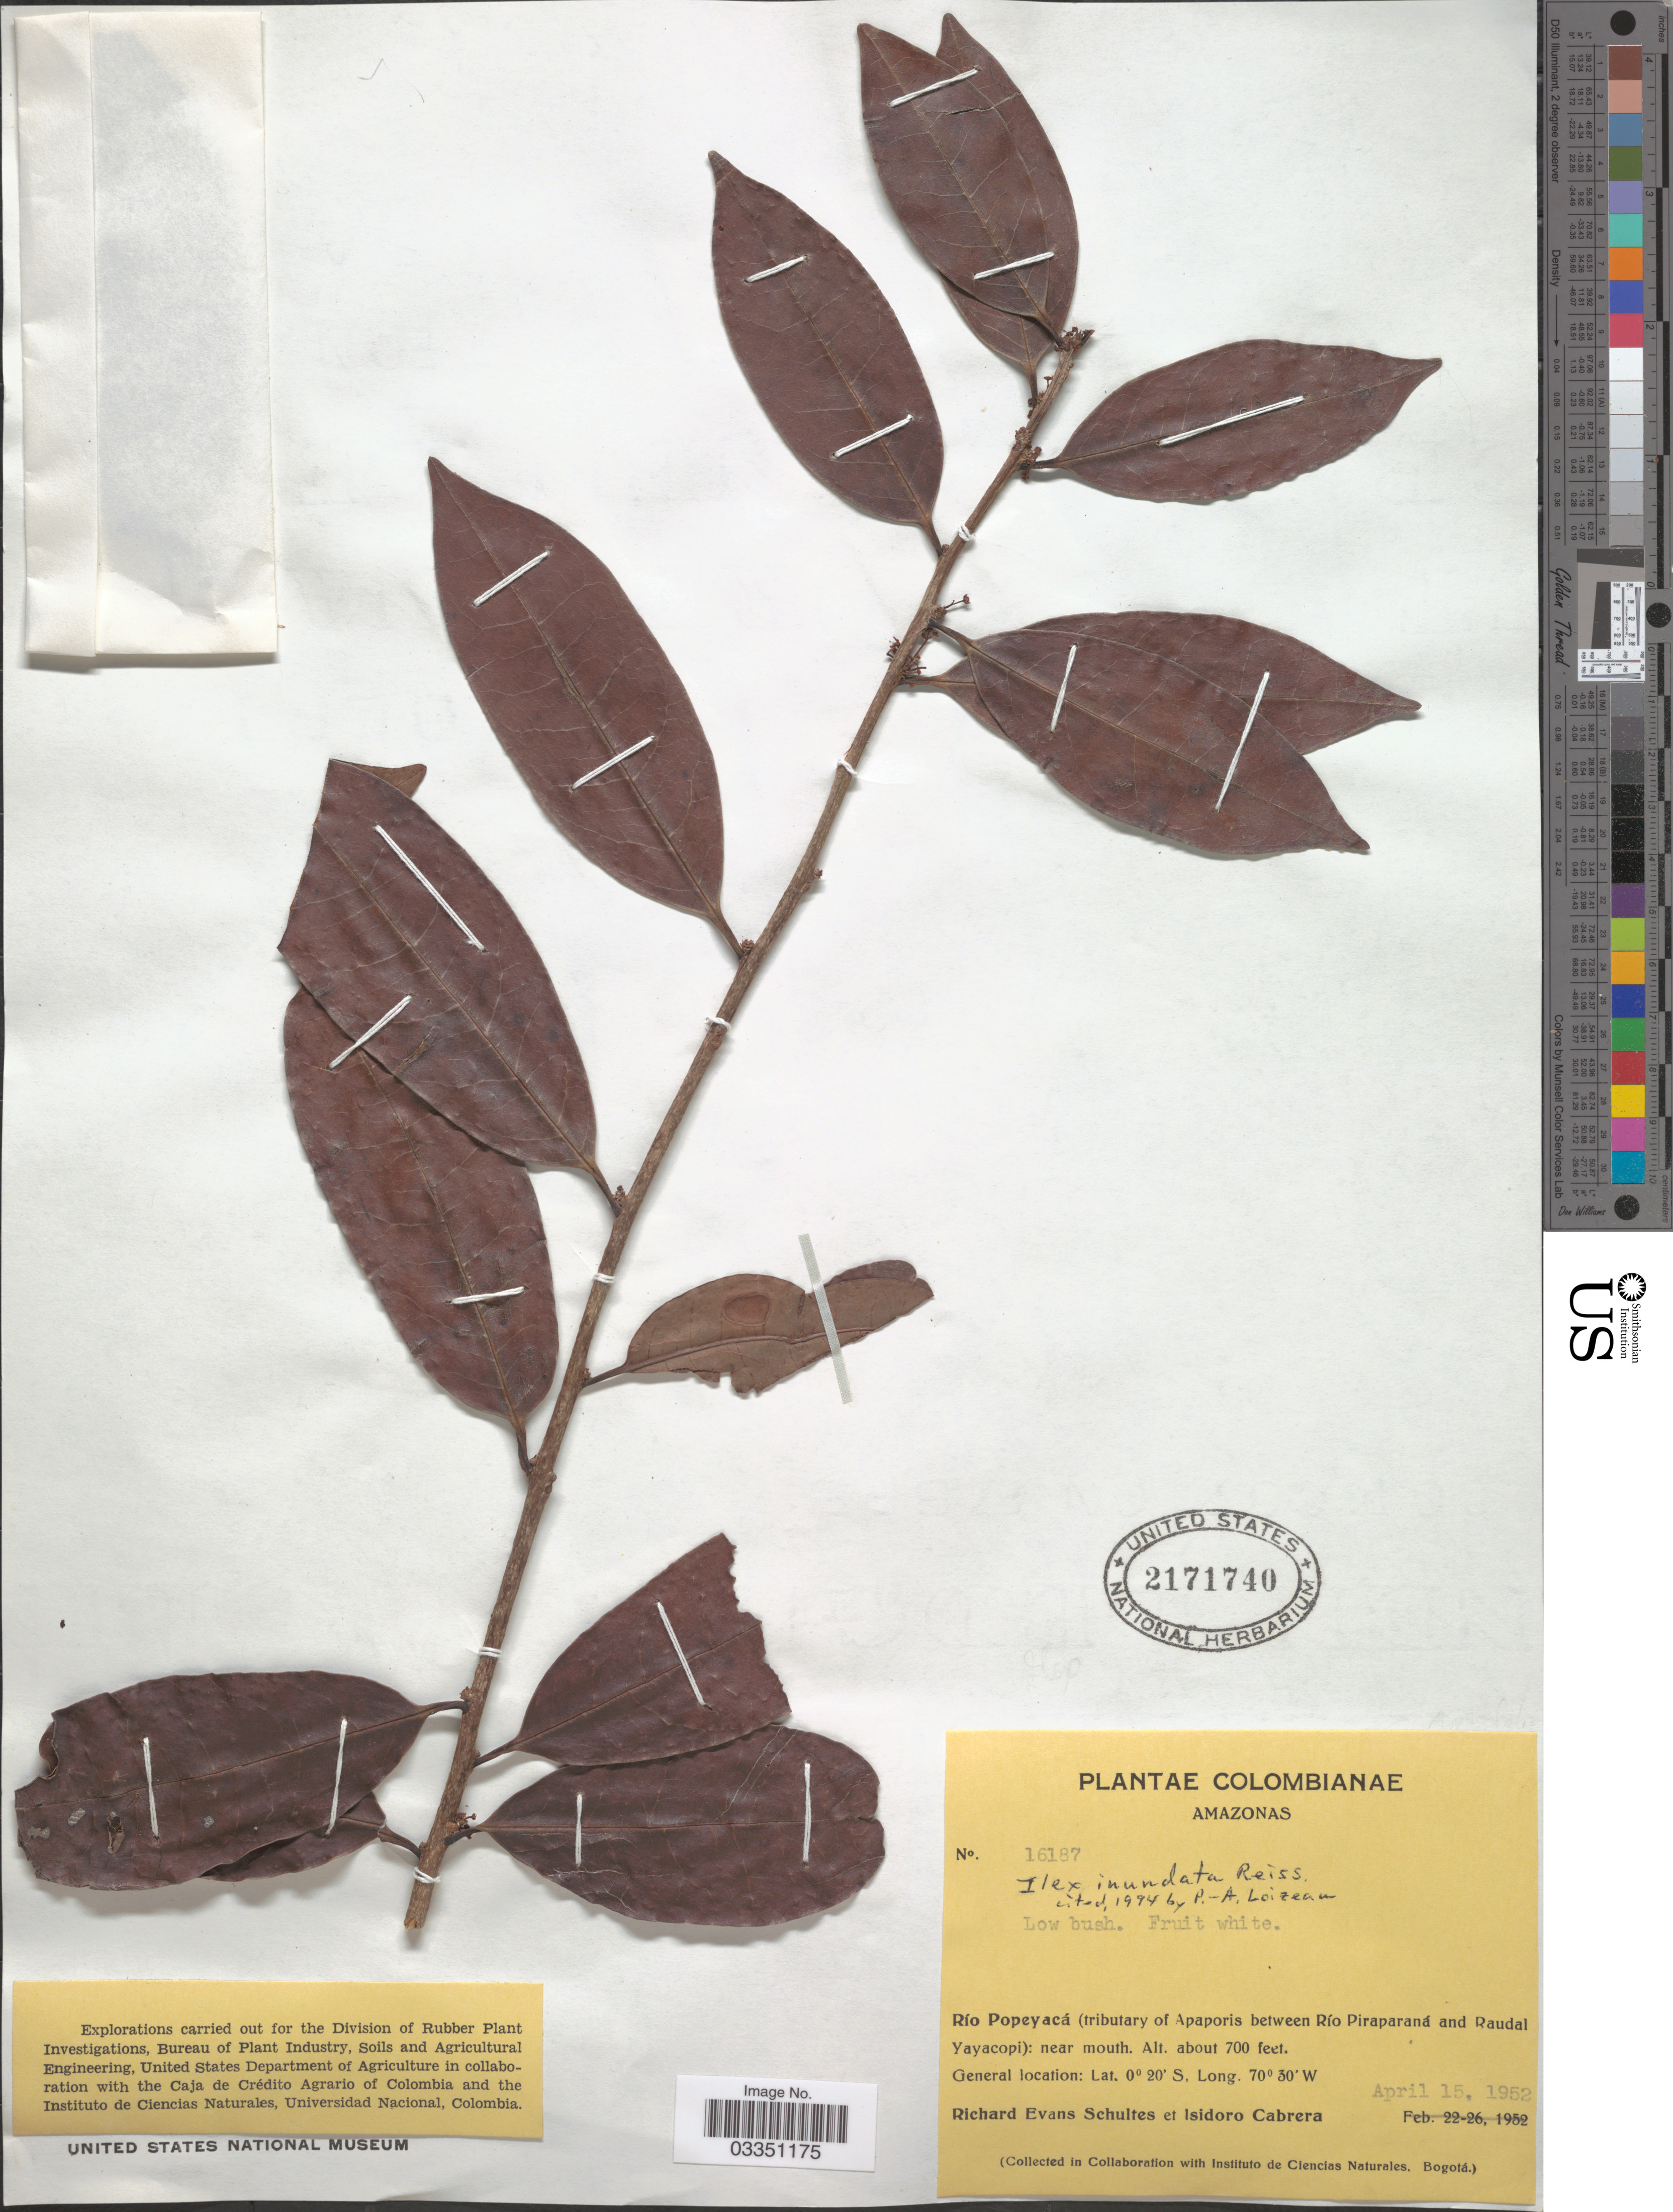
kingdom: Plantae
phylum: Tracheophyta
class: Magnoliopsida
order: Aquifoliales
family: Aquifoliaceae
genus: Ilex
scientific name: Ilex inundata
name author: Poepp. ex Reissek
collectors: R. E. Schultes & I. Cabrera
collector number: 16187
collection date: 1952-04-15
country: Colombia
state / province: Amazônas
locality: Río Popeyacá (tributary of Apaporis between Río Piraparaná and Raudal Yayacopi): near mouth.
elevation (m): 213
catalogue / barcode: US 2171740